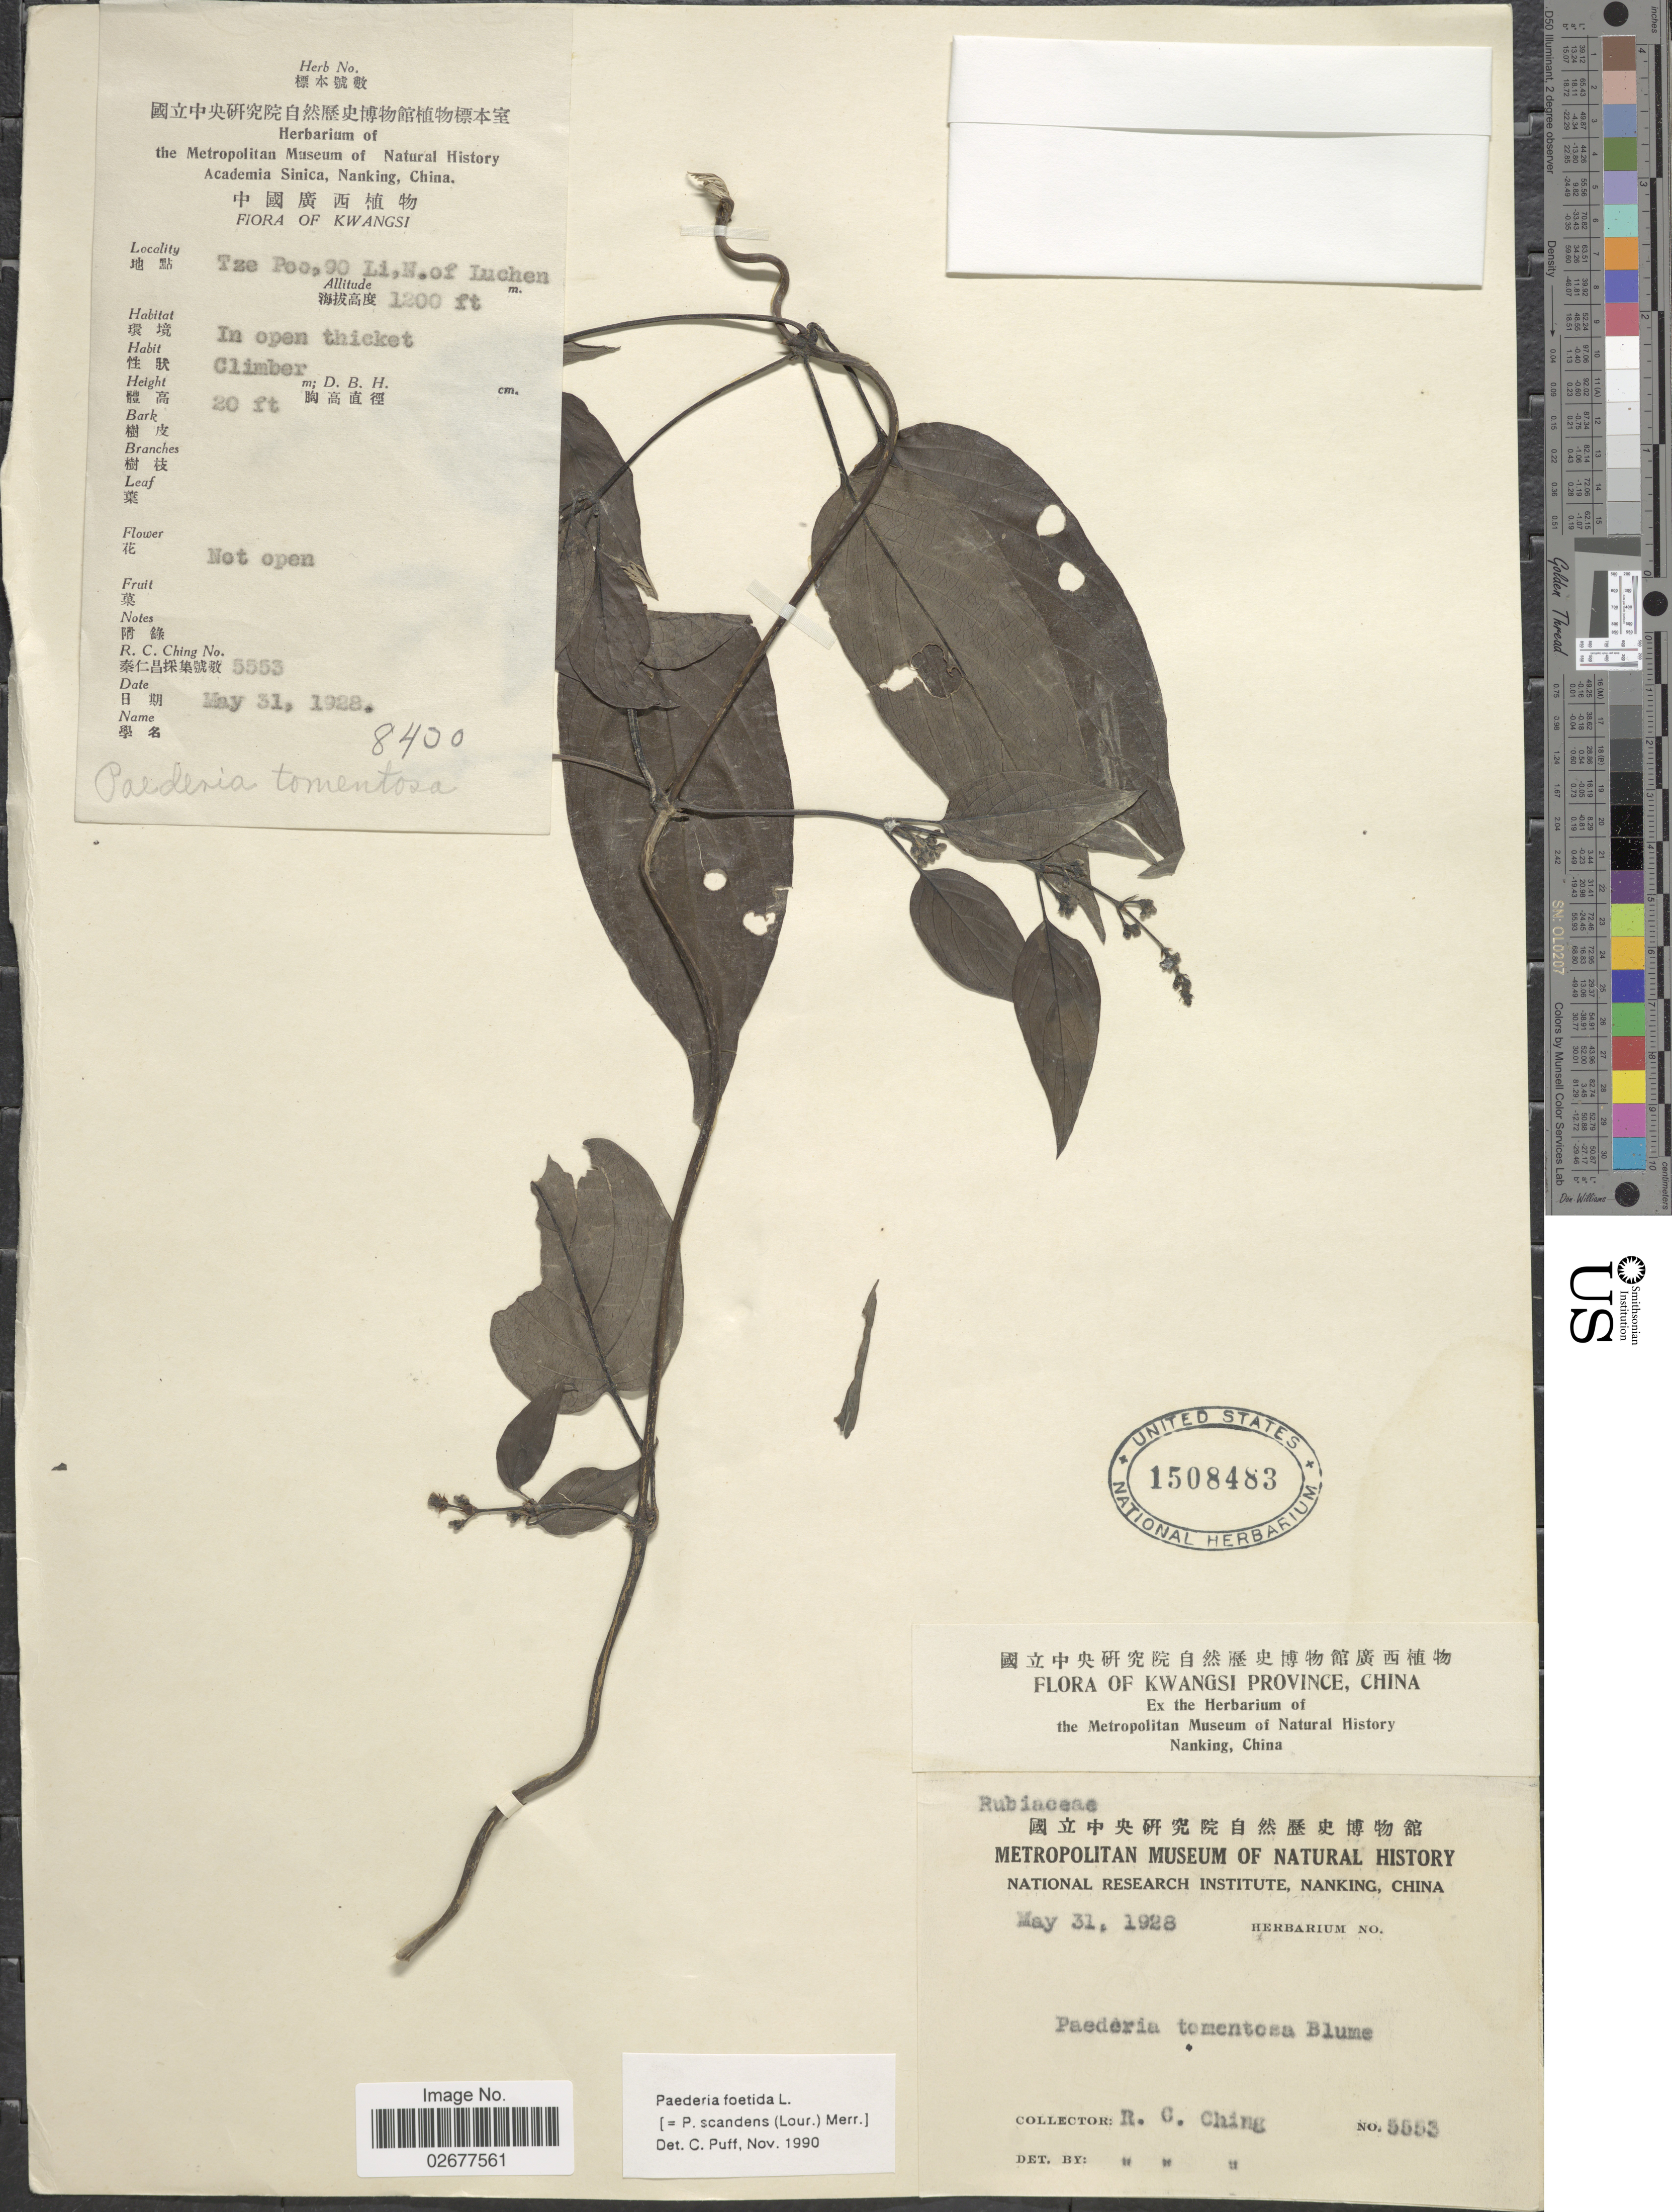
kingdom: Plantae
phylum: Tracheophyta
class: Magnoliopsida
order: Gentianales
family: Rubiaceae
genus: Paederia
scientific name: Paederia foetida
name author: Wall.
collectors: R. C. Ching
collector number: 5553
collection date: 1928-05-31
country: China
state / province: Guangxi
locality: Kwangsi Province. Tze Poo, 90 Li. N. of Luchen.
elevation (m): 366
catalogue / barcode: US 1508483